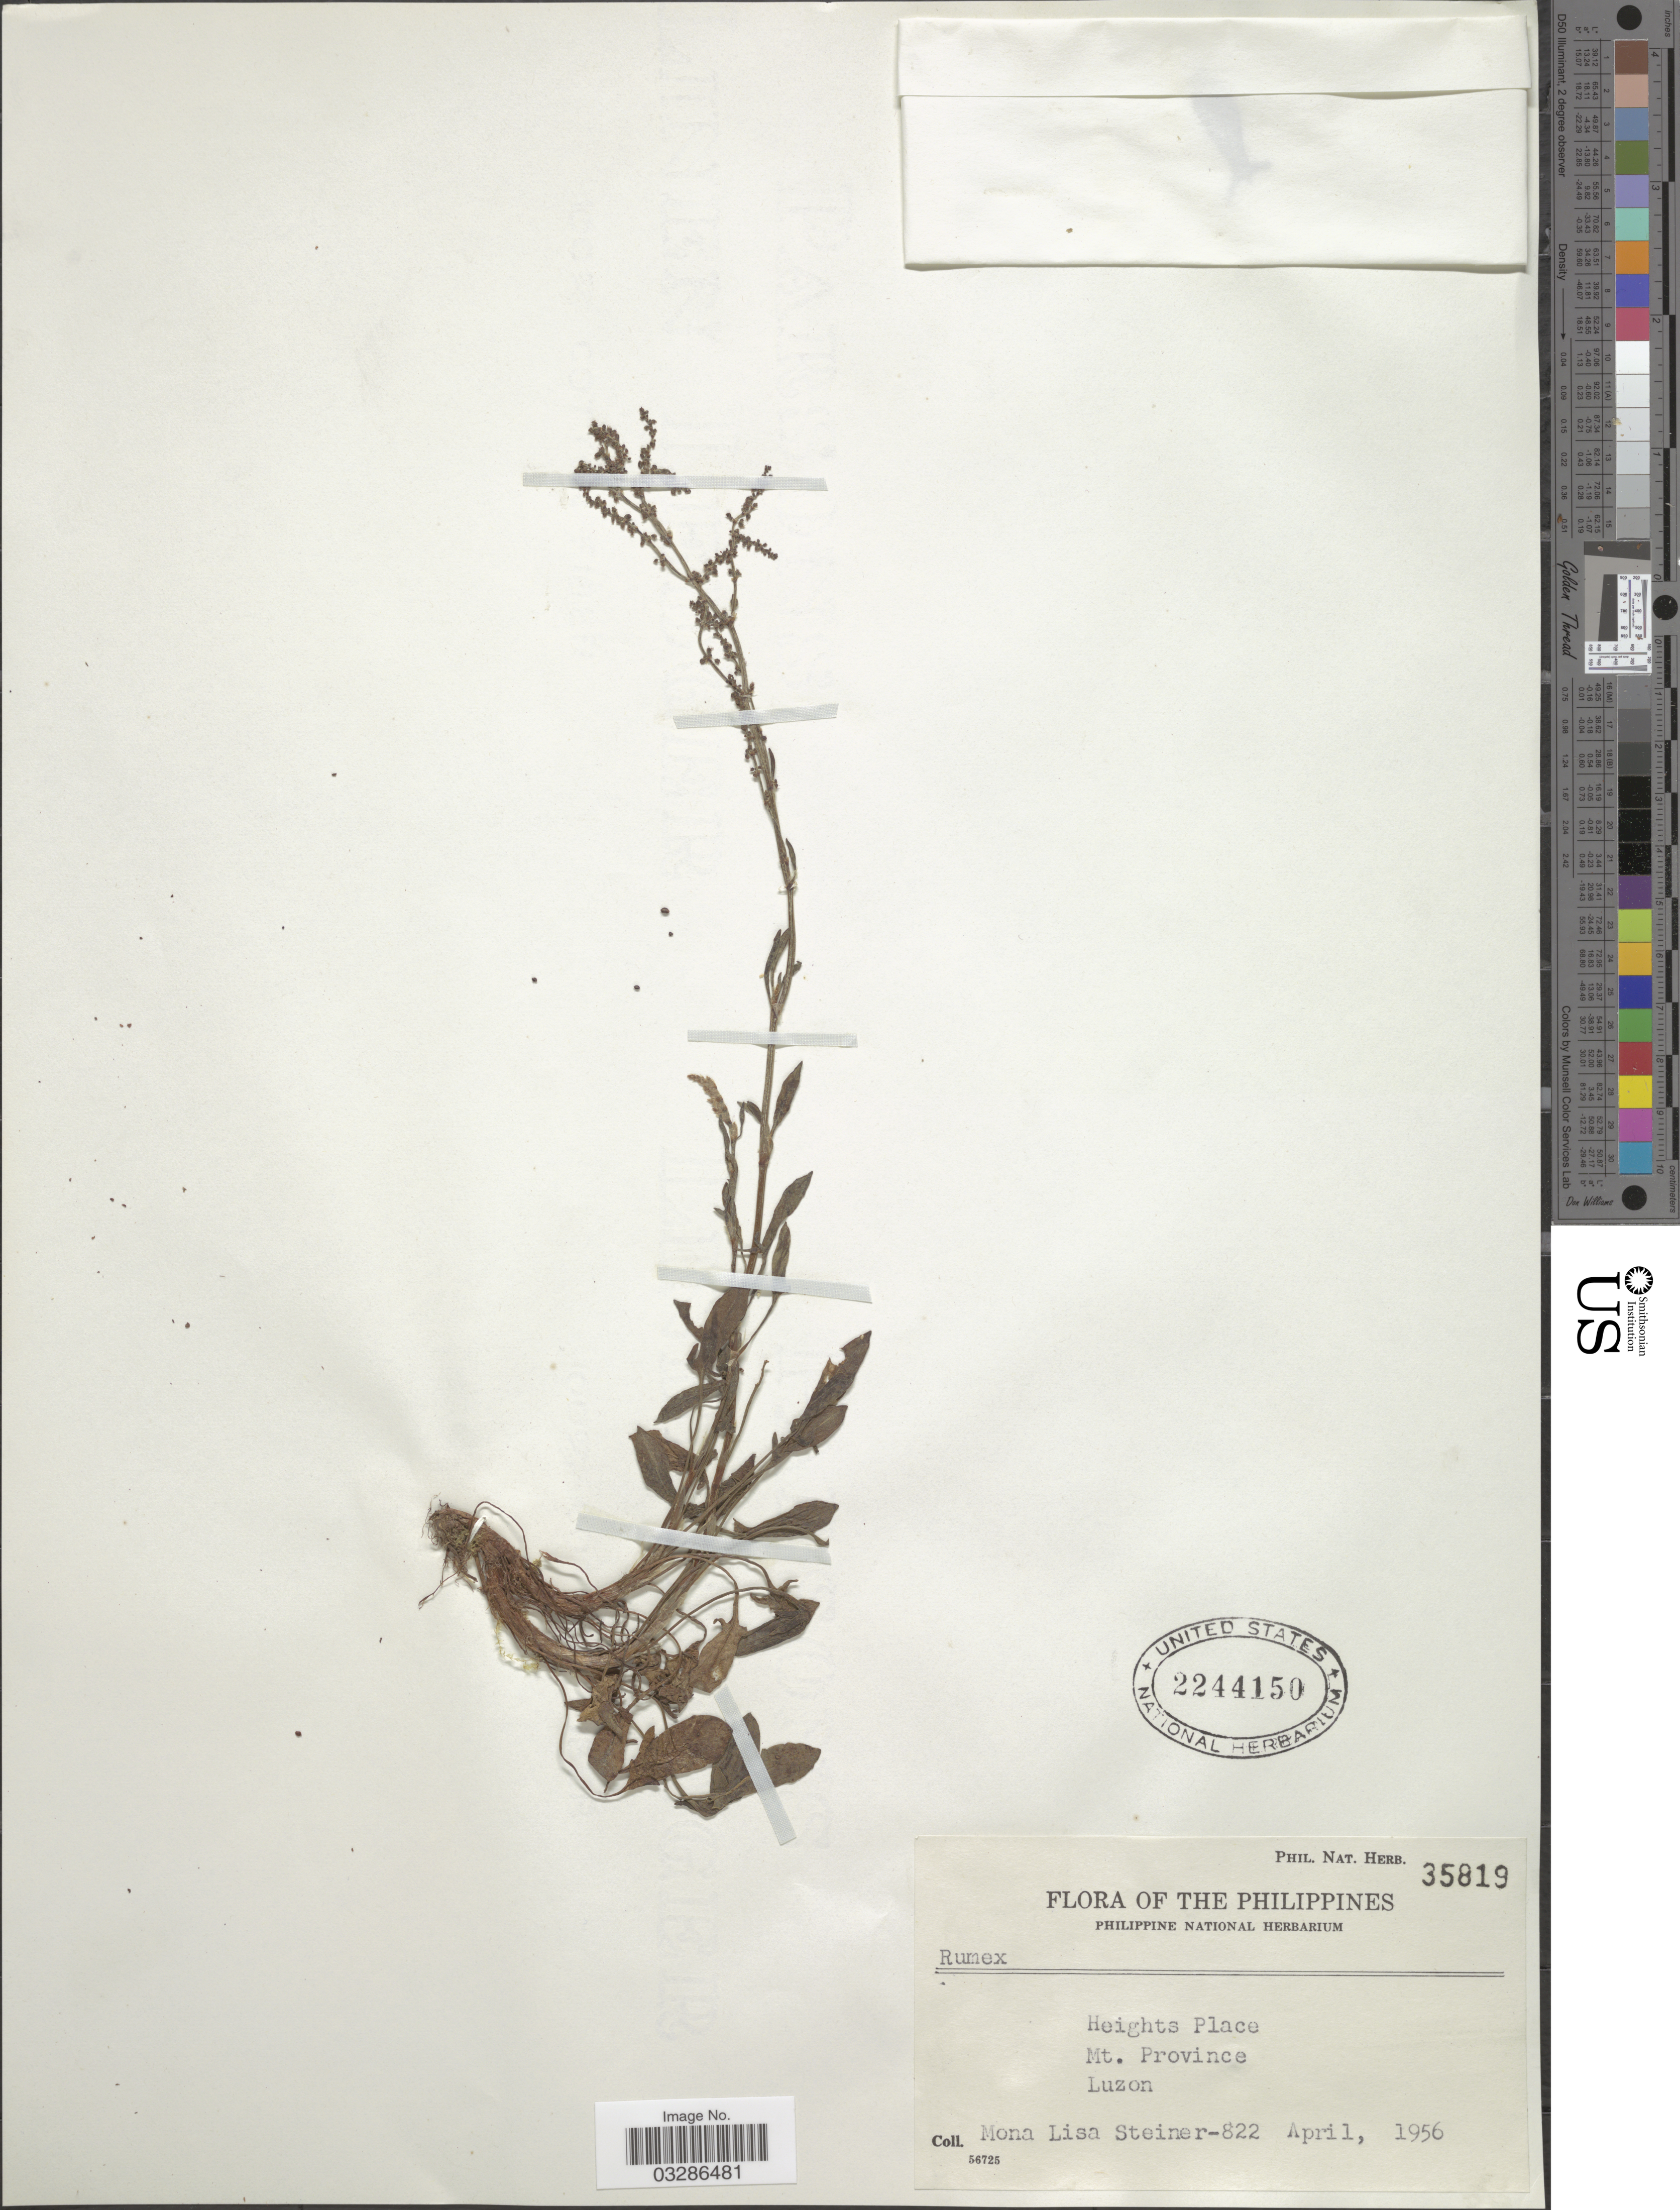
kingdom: Plantae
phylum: Tracheophyta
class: Magnoliopsida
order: Caryophyllales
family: Polygonaceae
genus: Rumex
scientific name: Rumex acetosella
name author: L.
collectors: M. Steiner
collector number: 822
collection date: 1956-04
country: Philippines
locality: Heights Place, Mt. Province, Luzon.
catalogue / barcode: US 2244150